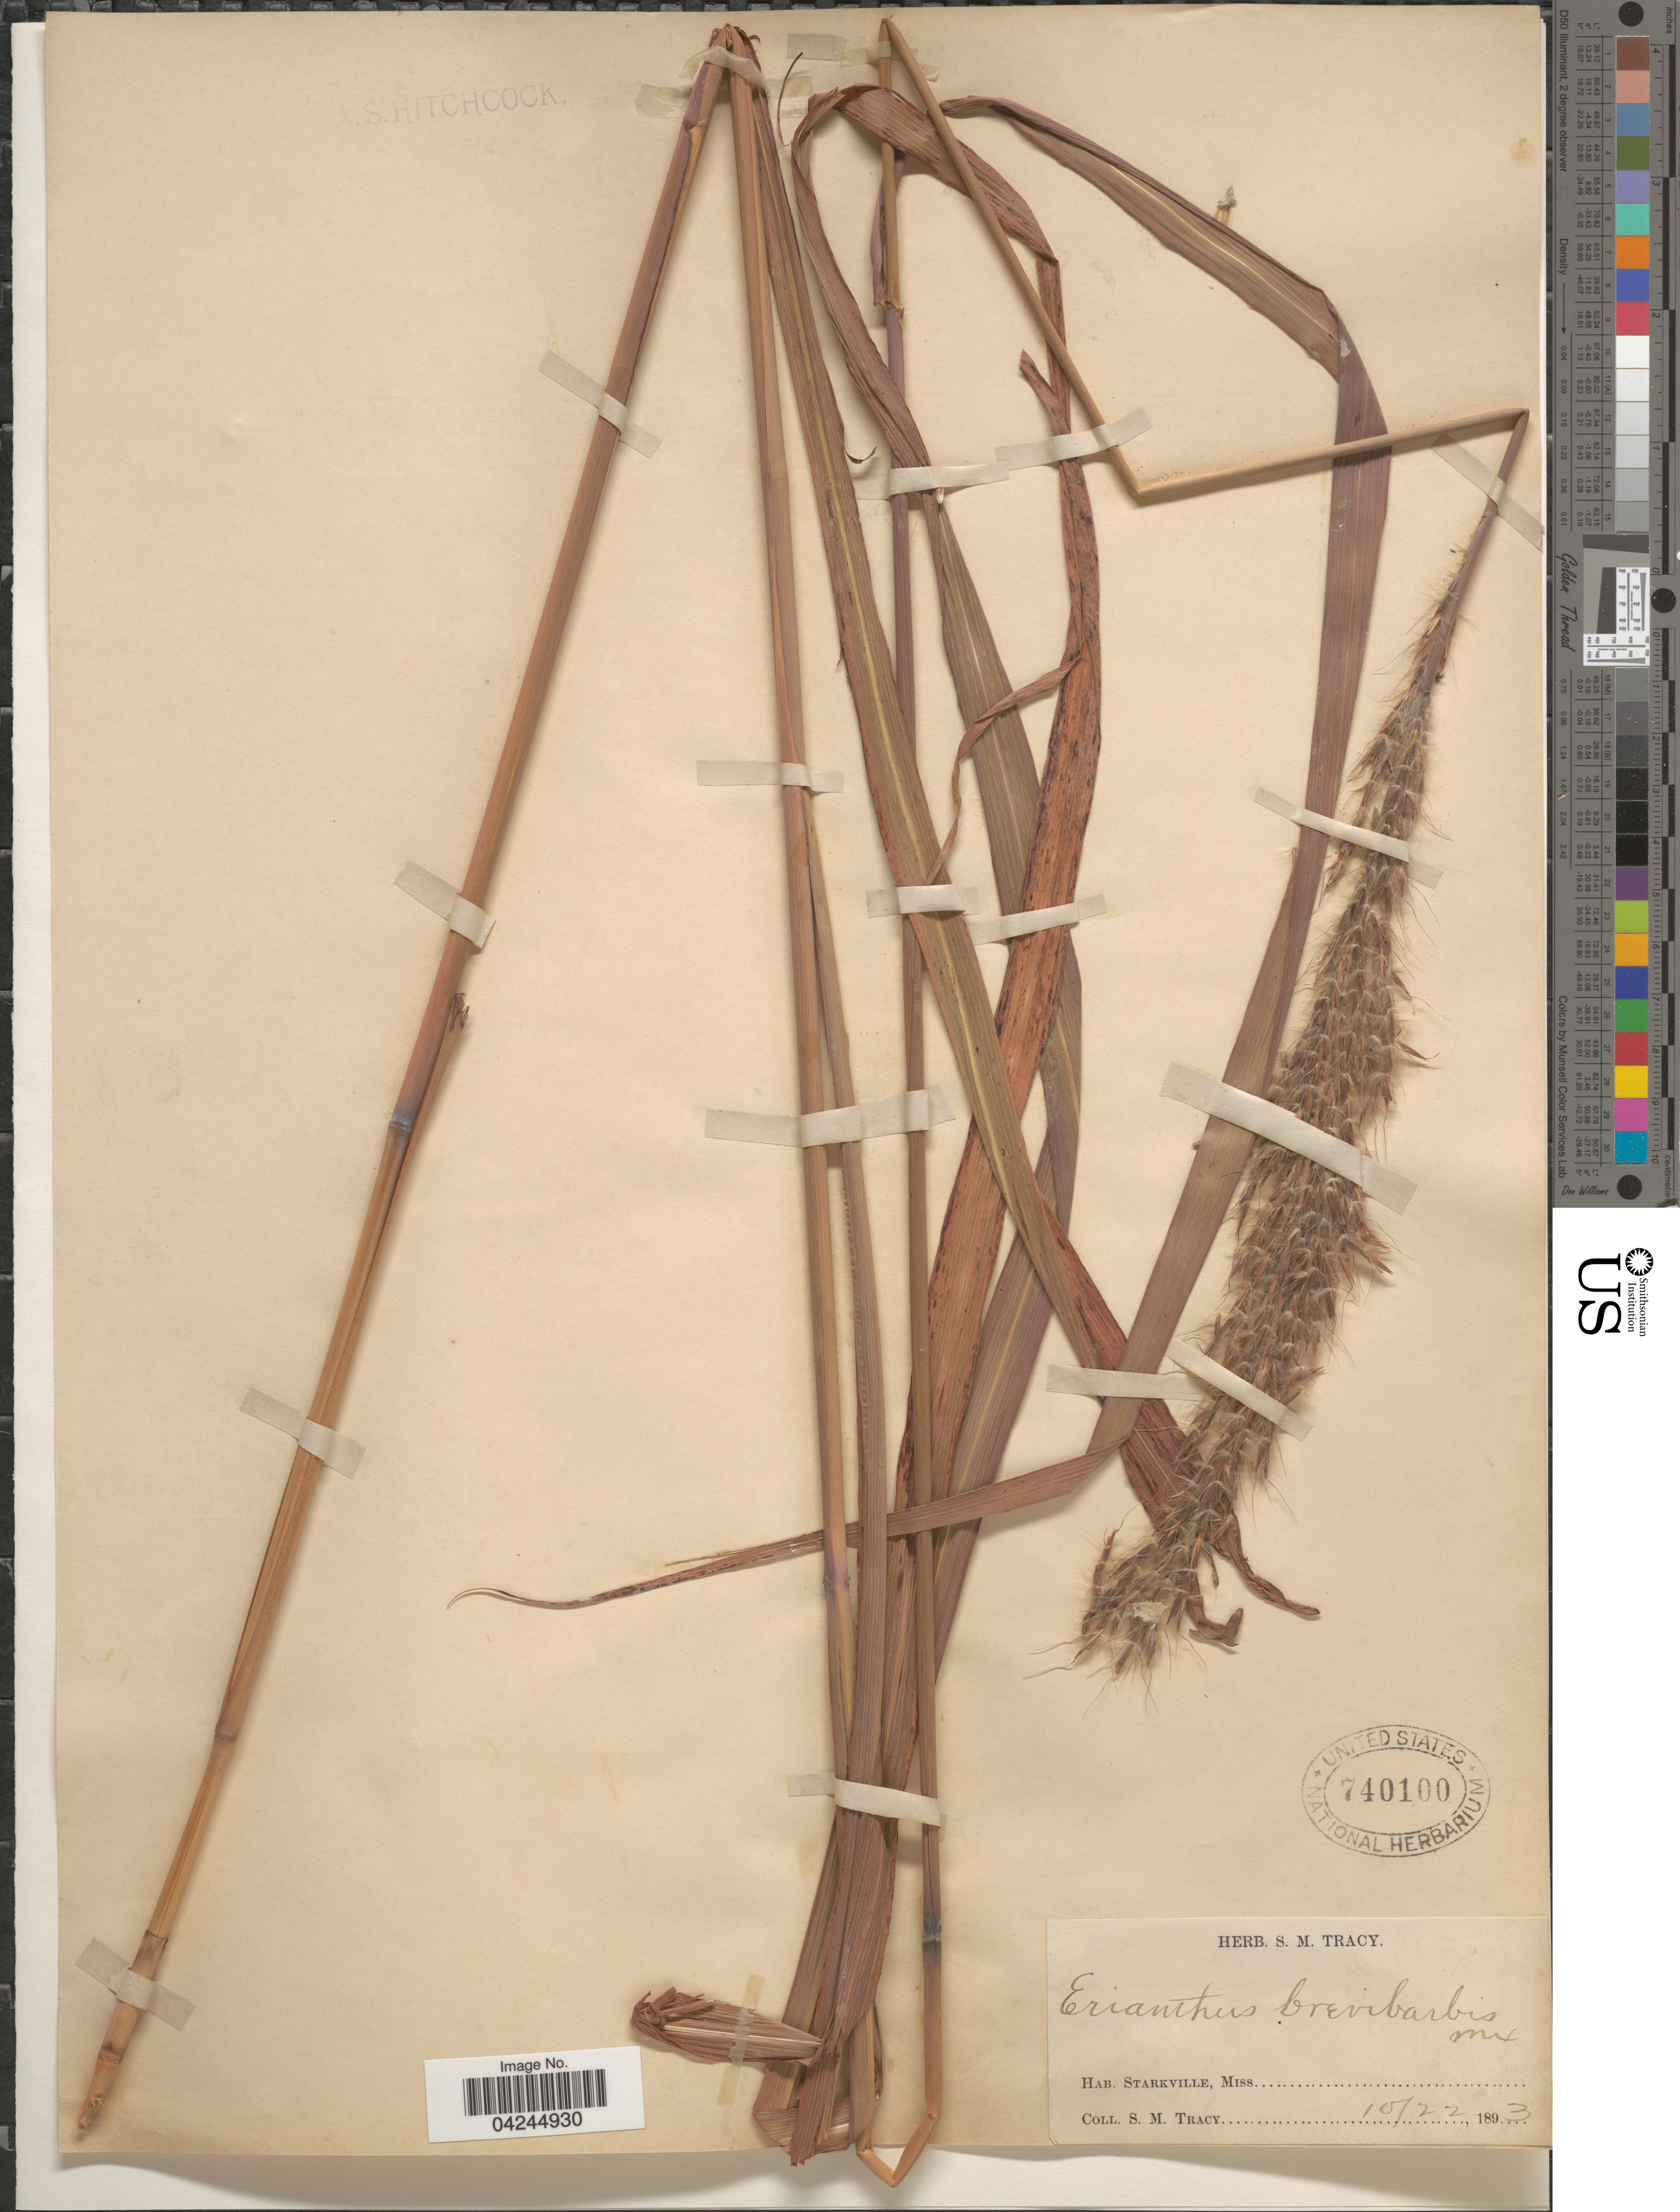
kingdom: Plantae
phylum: Tracheophyta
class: Liliopsida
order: Poales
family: Poaceae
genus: Erianthus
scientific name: Erianthus brevibarbis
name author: Michx.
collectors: S. M. Tracy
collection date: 1893-10-22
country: United States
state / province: Mississippi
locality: Starkville.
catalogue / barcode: US 740100